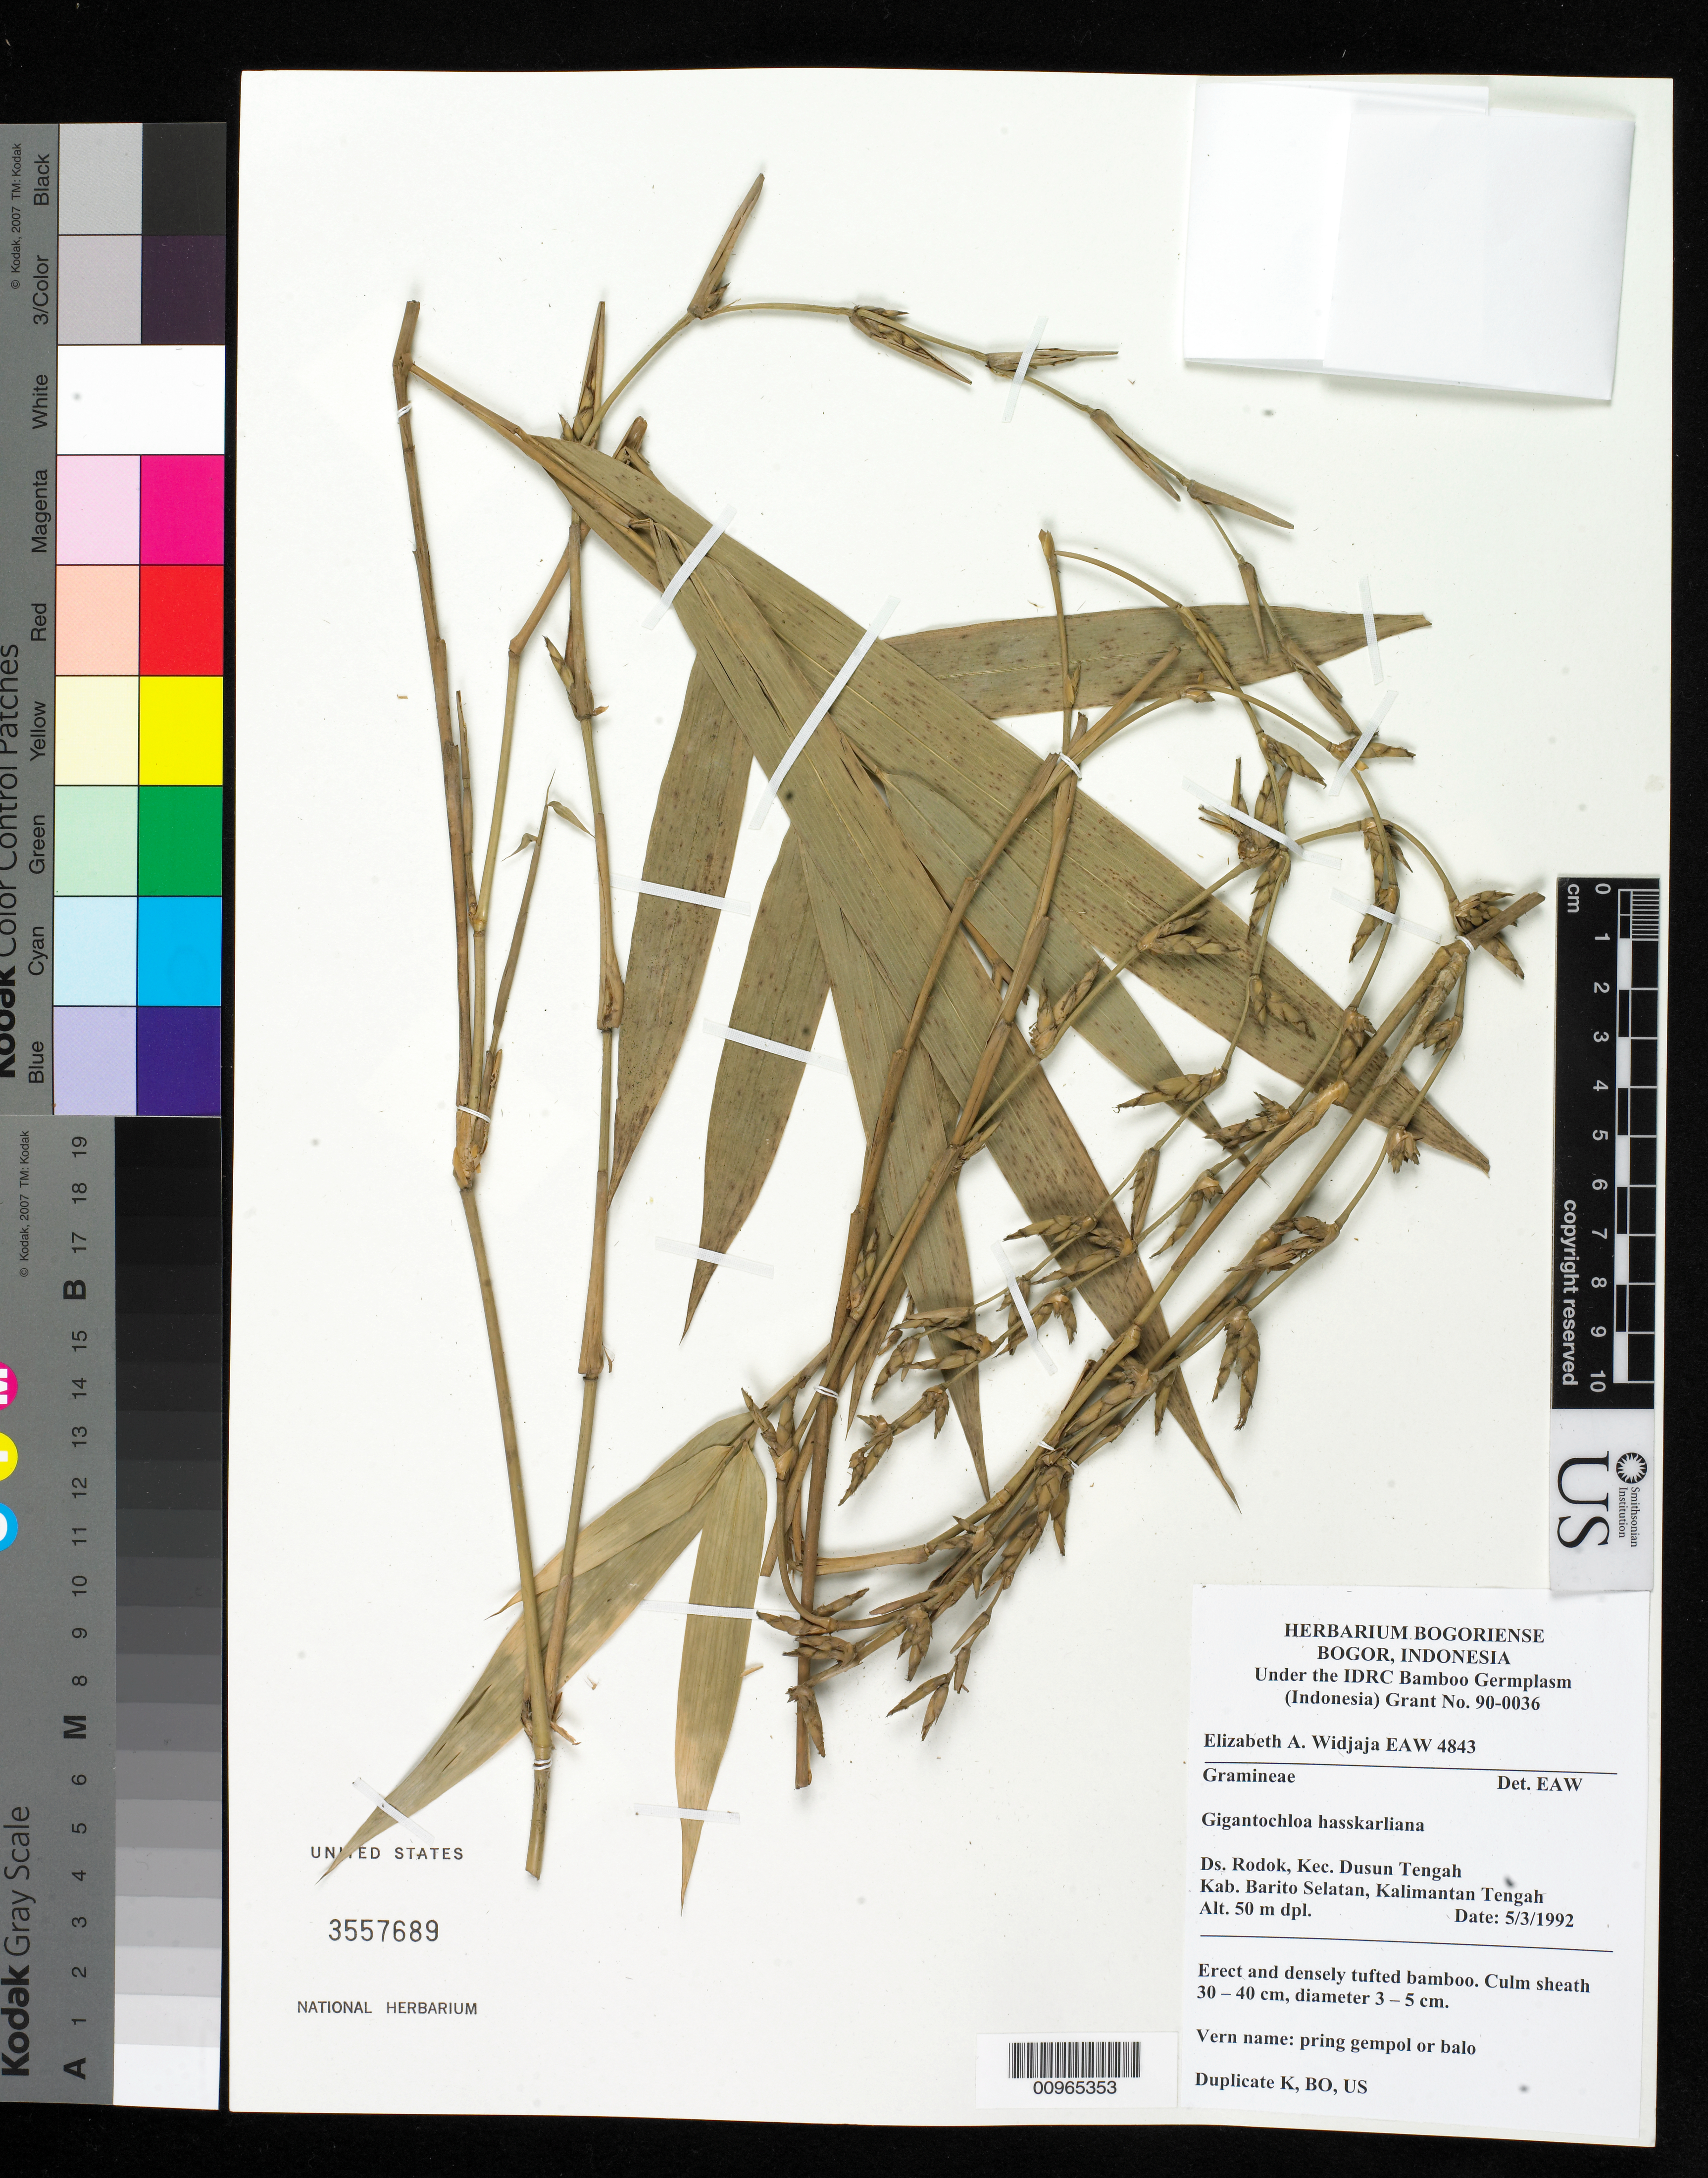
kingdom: Plantae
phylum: Tracheophyta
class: Liliopsida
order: Poales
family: Poaceae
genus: Gigantochloa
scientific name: Gigantochloa hasskarliana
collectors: E. A. Widjaja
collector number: EAW 4843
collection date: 1992-03-05 or 1992-05-03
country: Indonesia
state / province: Kalimantan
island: Borneo I.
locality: Ds. Rodok, Kec. Dusun Tengah, Kab. Barito Selatan, Kalimantan Tengah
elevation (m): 50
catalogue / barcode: US 3557689